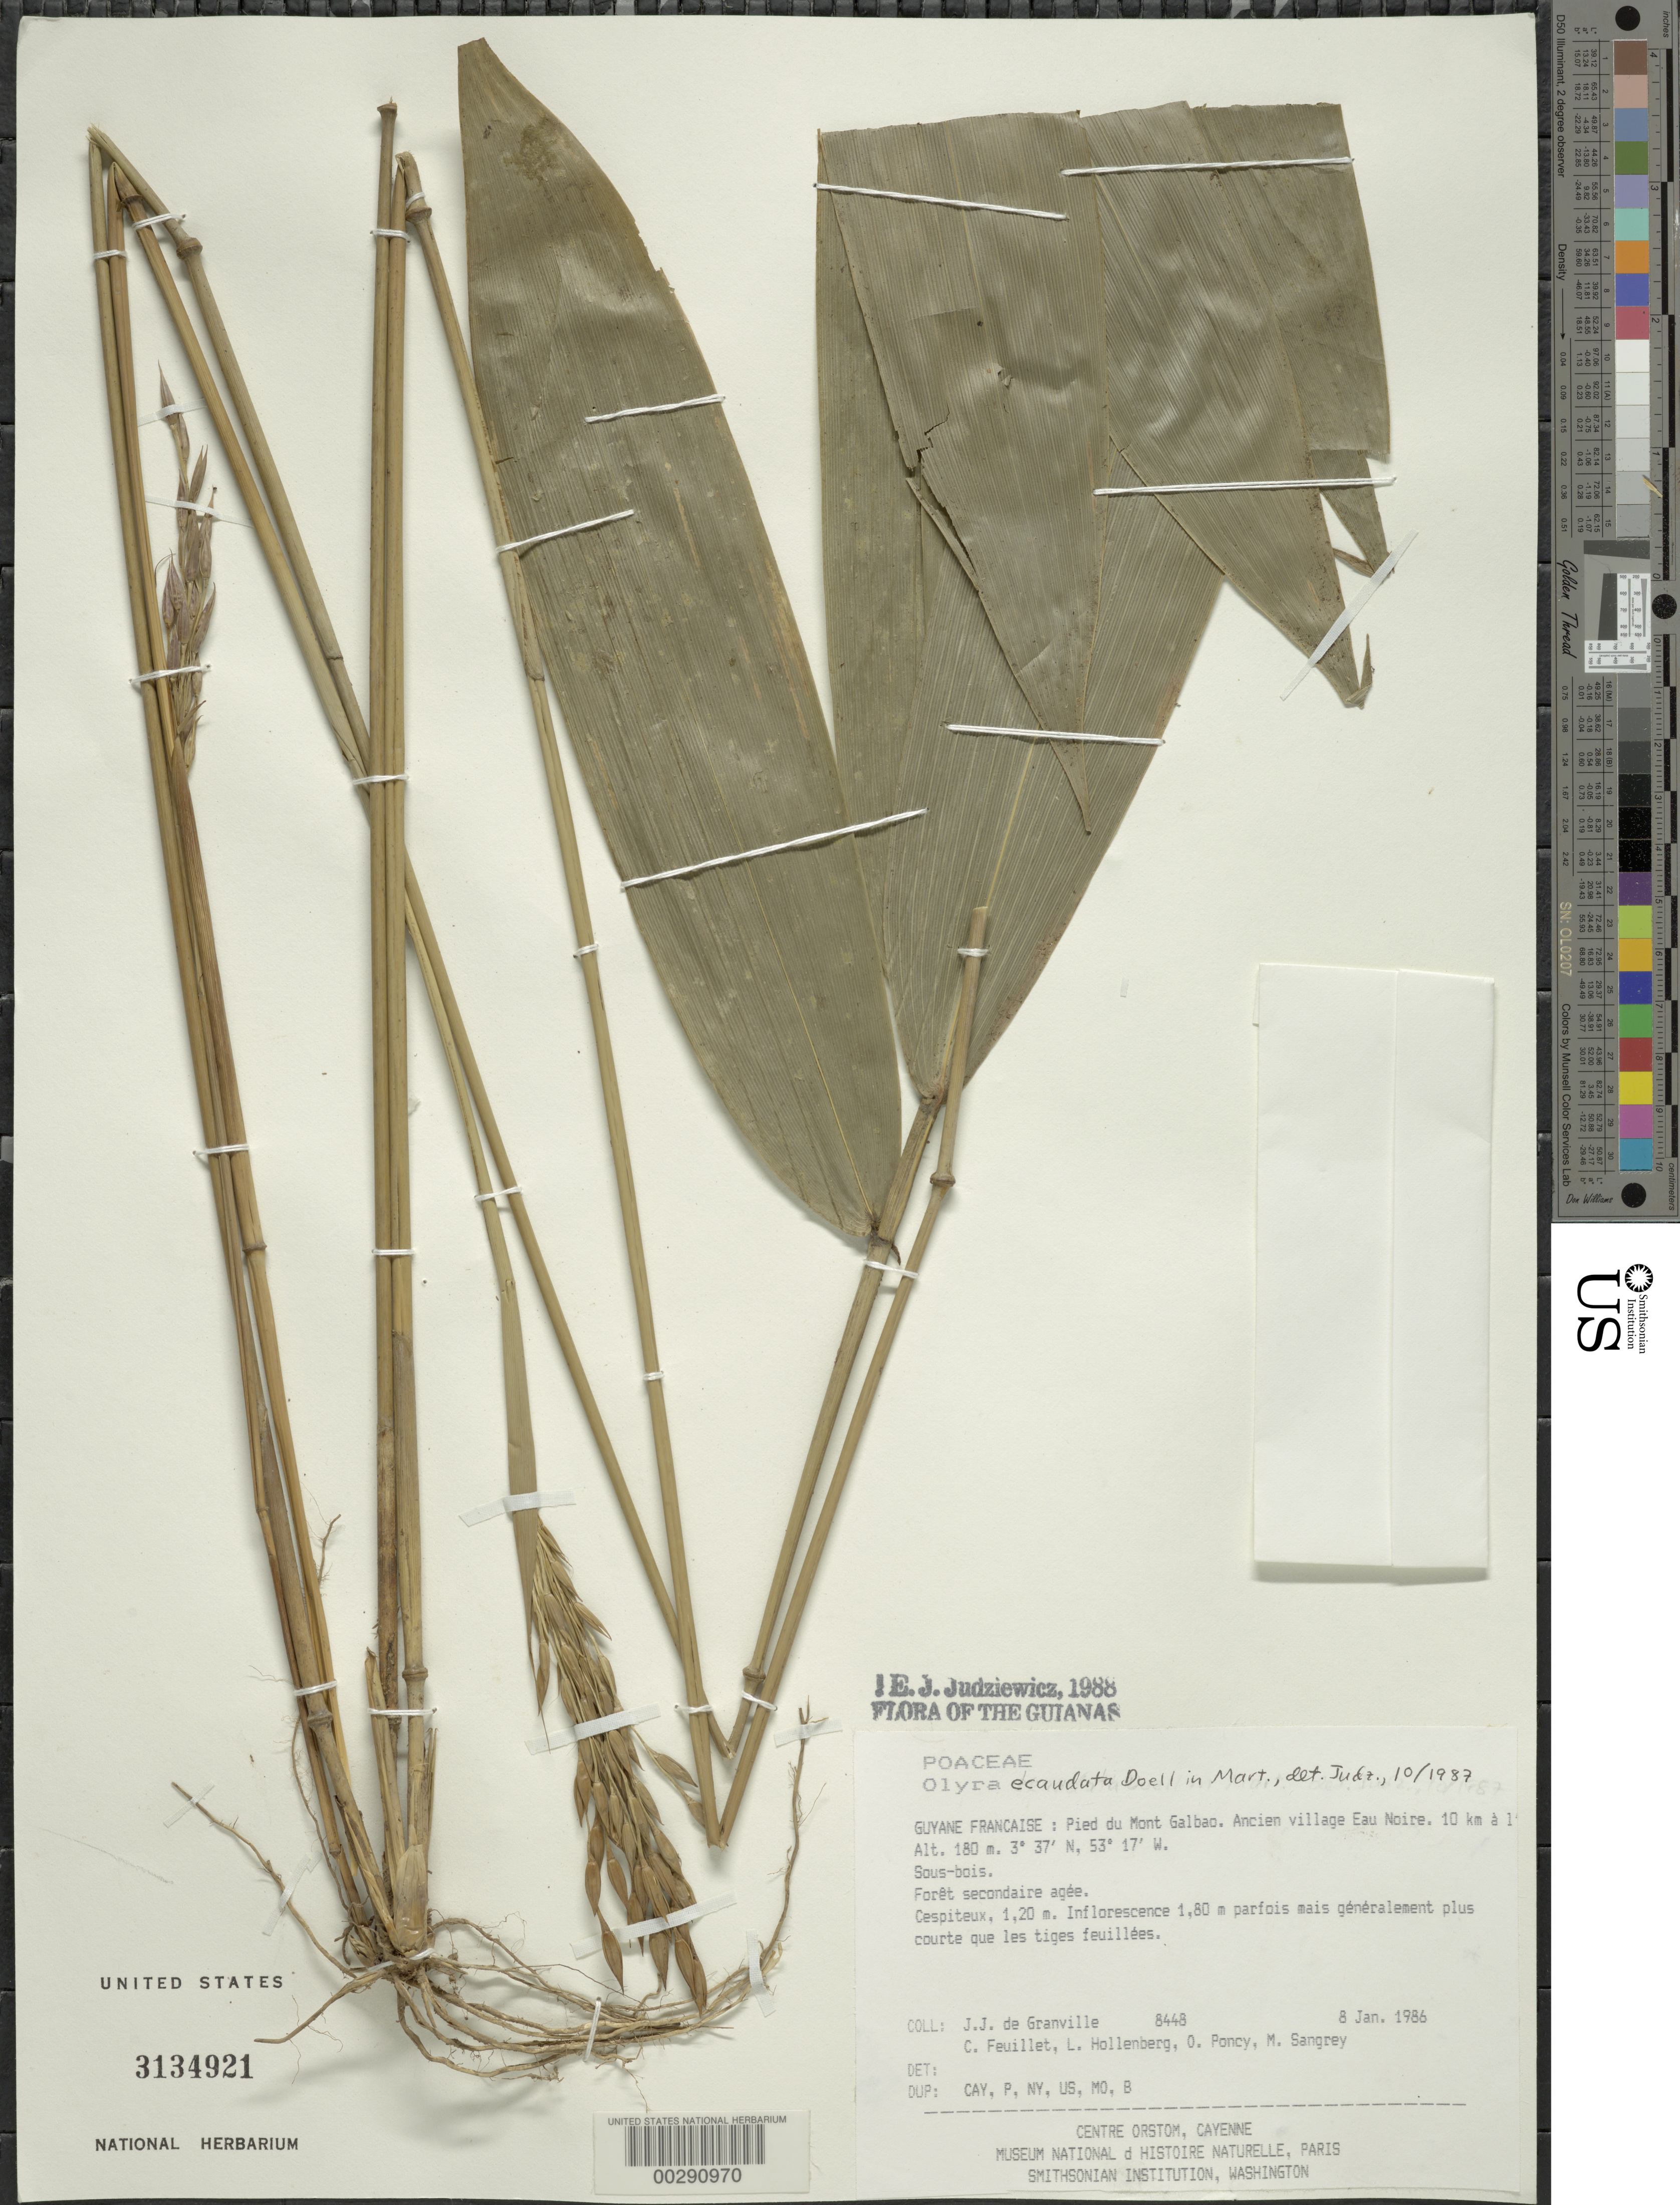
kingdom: Plantae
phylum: Tracheophyta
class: Liliopsida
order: Poales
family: Poaceae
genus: Olyra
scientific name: Olyra ecaudata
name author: Döll in Mart.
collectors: J.-J. de Granville, C. Feuillet, L. Hollenberg, O. Poncy & M. S. Sangrey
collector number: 8448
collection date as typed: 08 Jan 1986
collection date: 1986-01-08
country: French Guiana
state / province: Cayenne / Saint-Laurent-du-Maroni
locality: Pied du mont galbao; ancient village eau noire. [in former inini arrondissement.]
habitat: Secondary forest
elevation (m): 180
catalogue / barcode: US 3134921